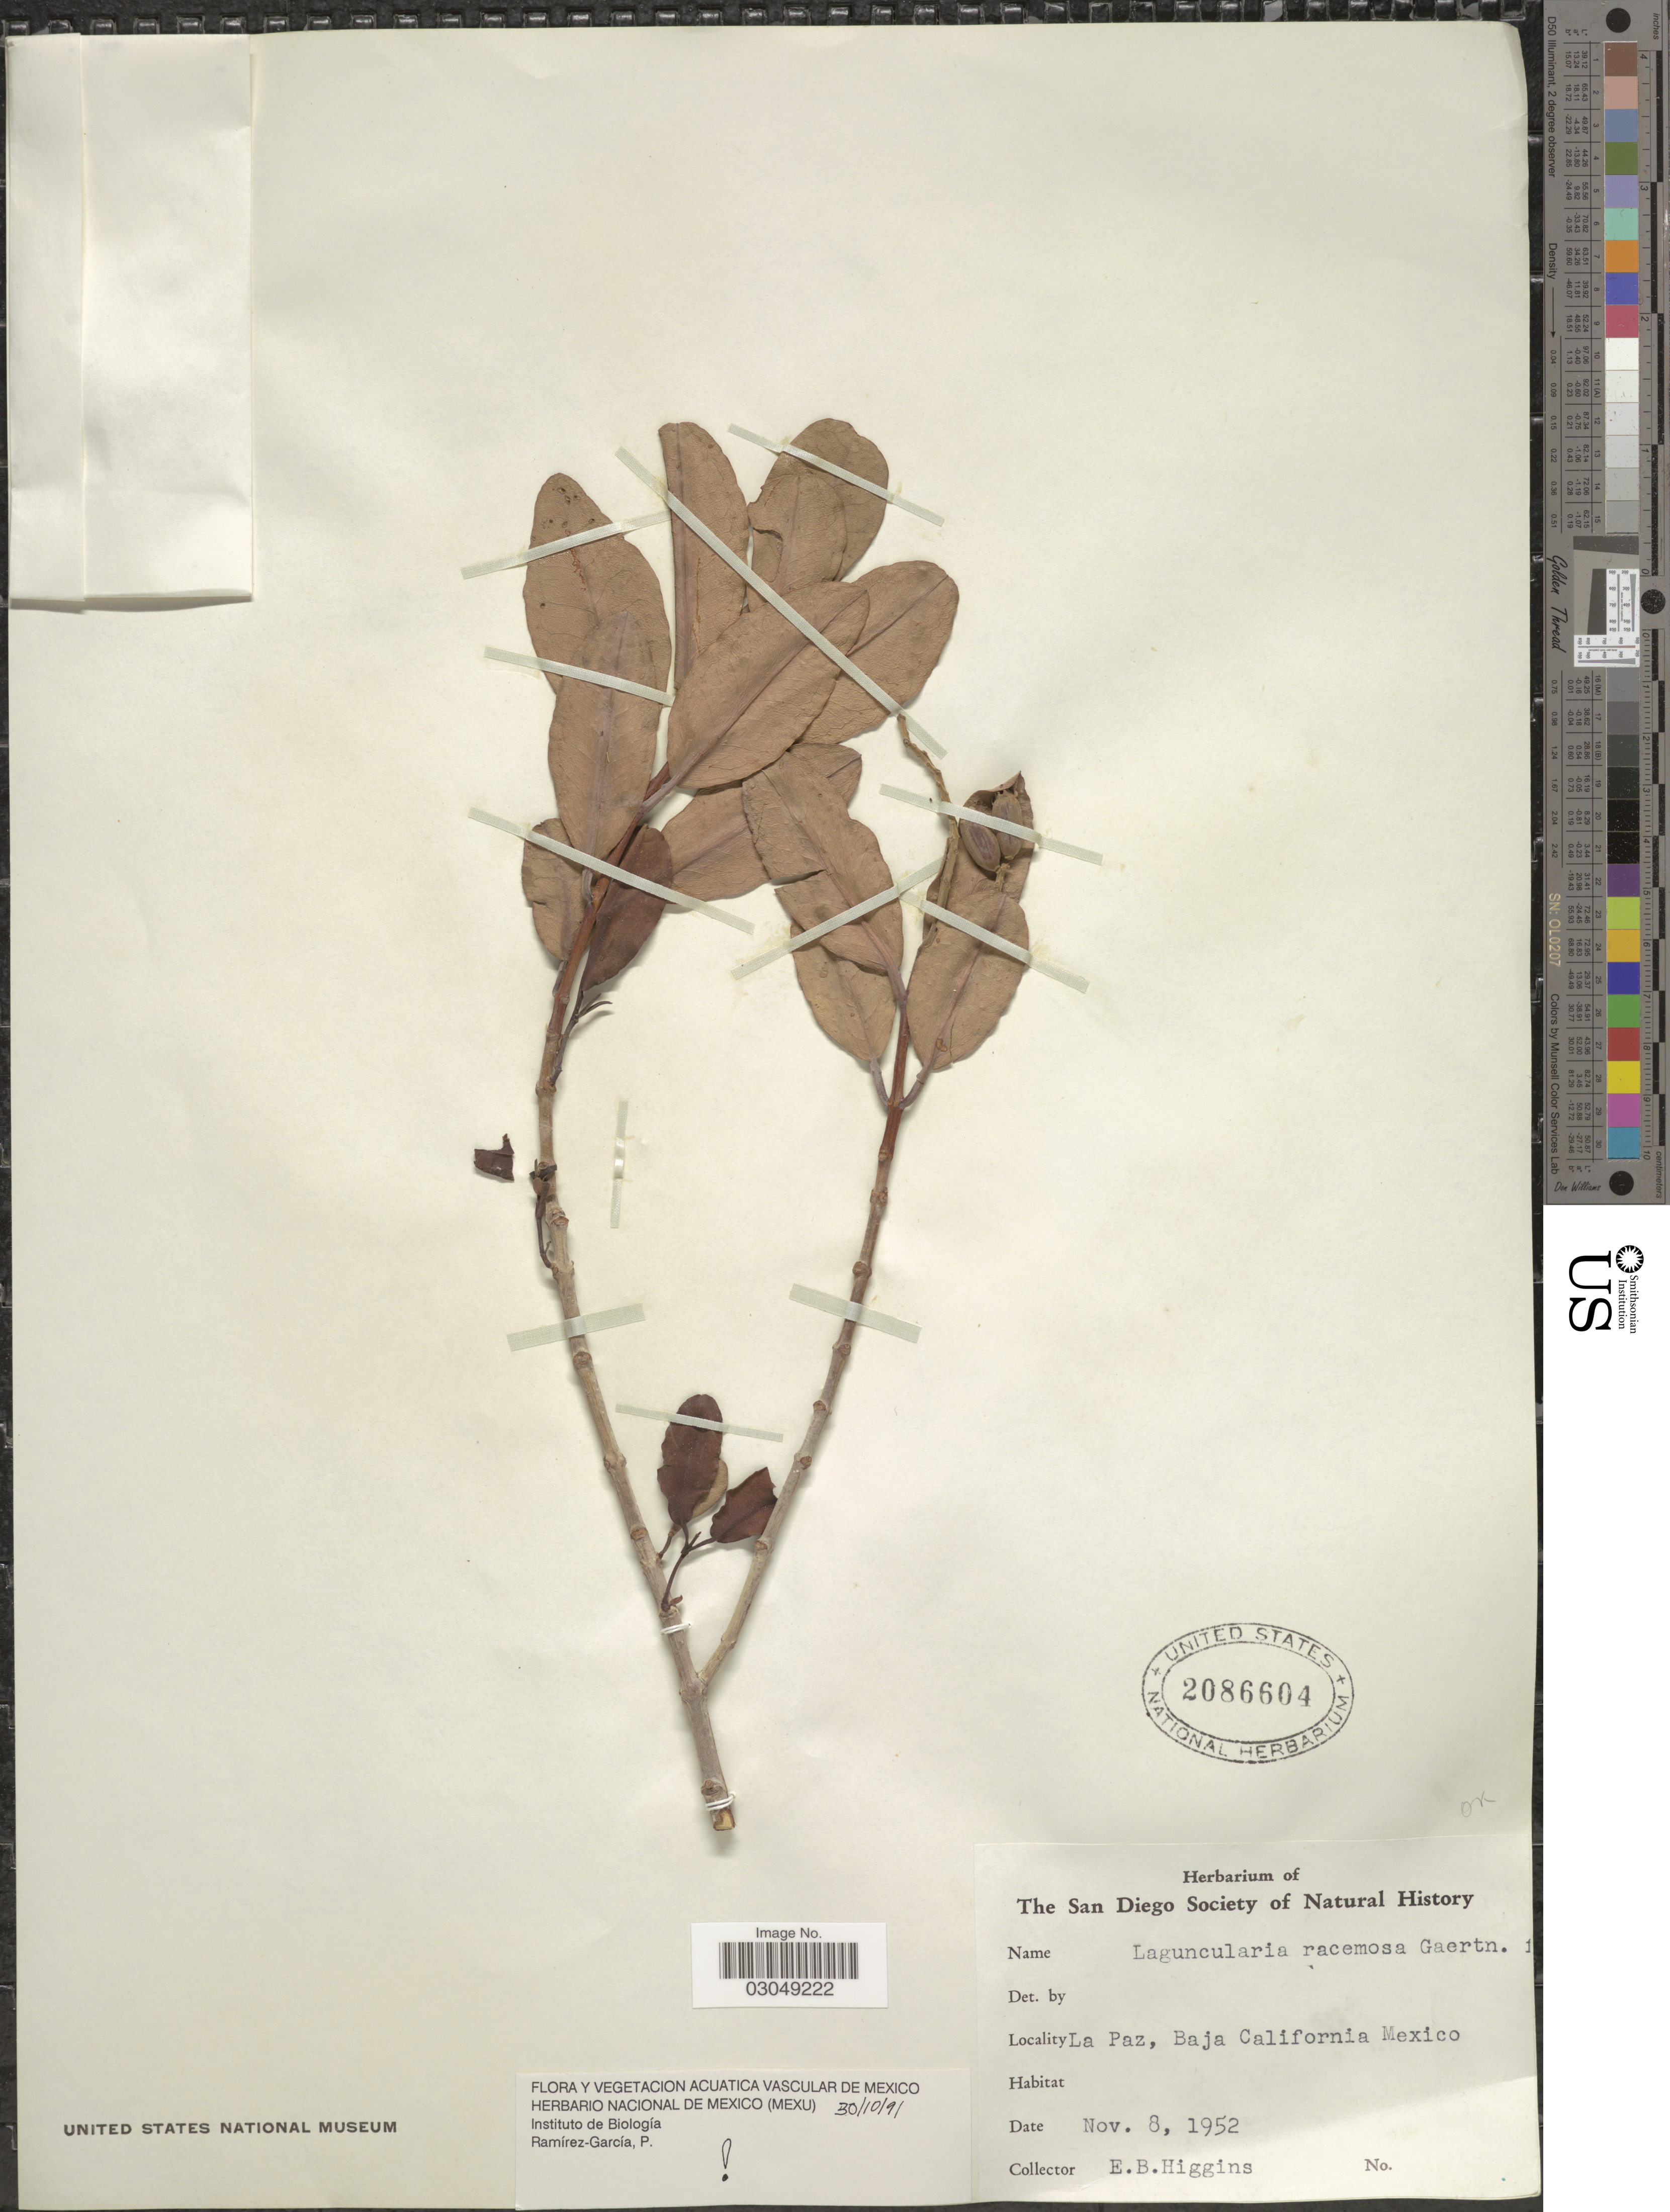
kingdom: Plantae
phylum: Tracheophyta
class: Magnoliopsida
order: Myrtales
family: Combretaceae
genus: Laguncularia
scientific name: Laguncularia racemosa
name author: (L.) C.F. Gaertn.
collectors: E. Higgins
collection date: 1952-11-08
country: Mexico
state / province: Baja California Sur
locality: La Paz.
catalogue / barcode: US 2086604